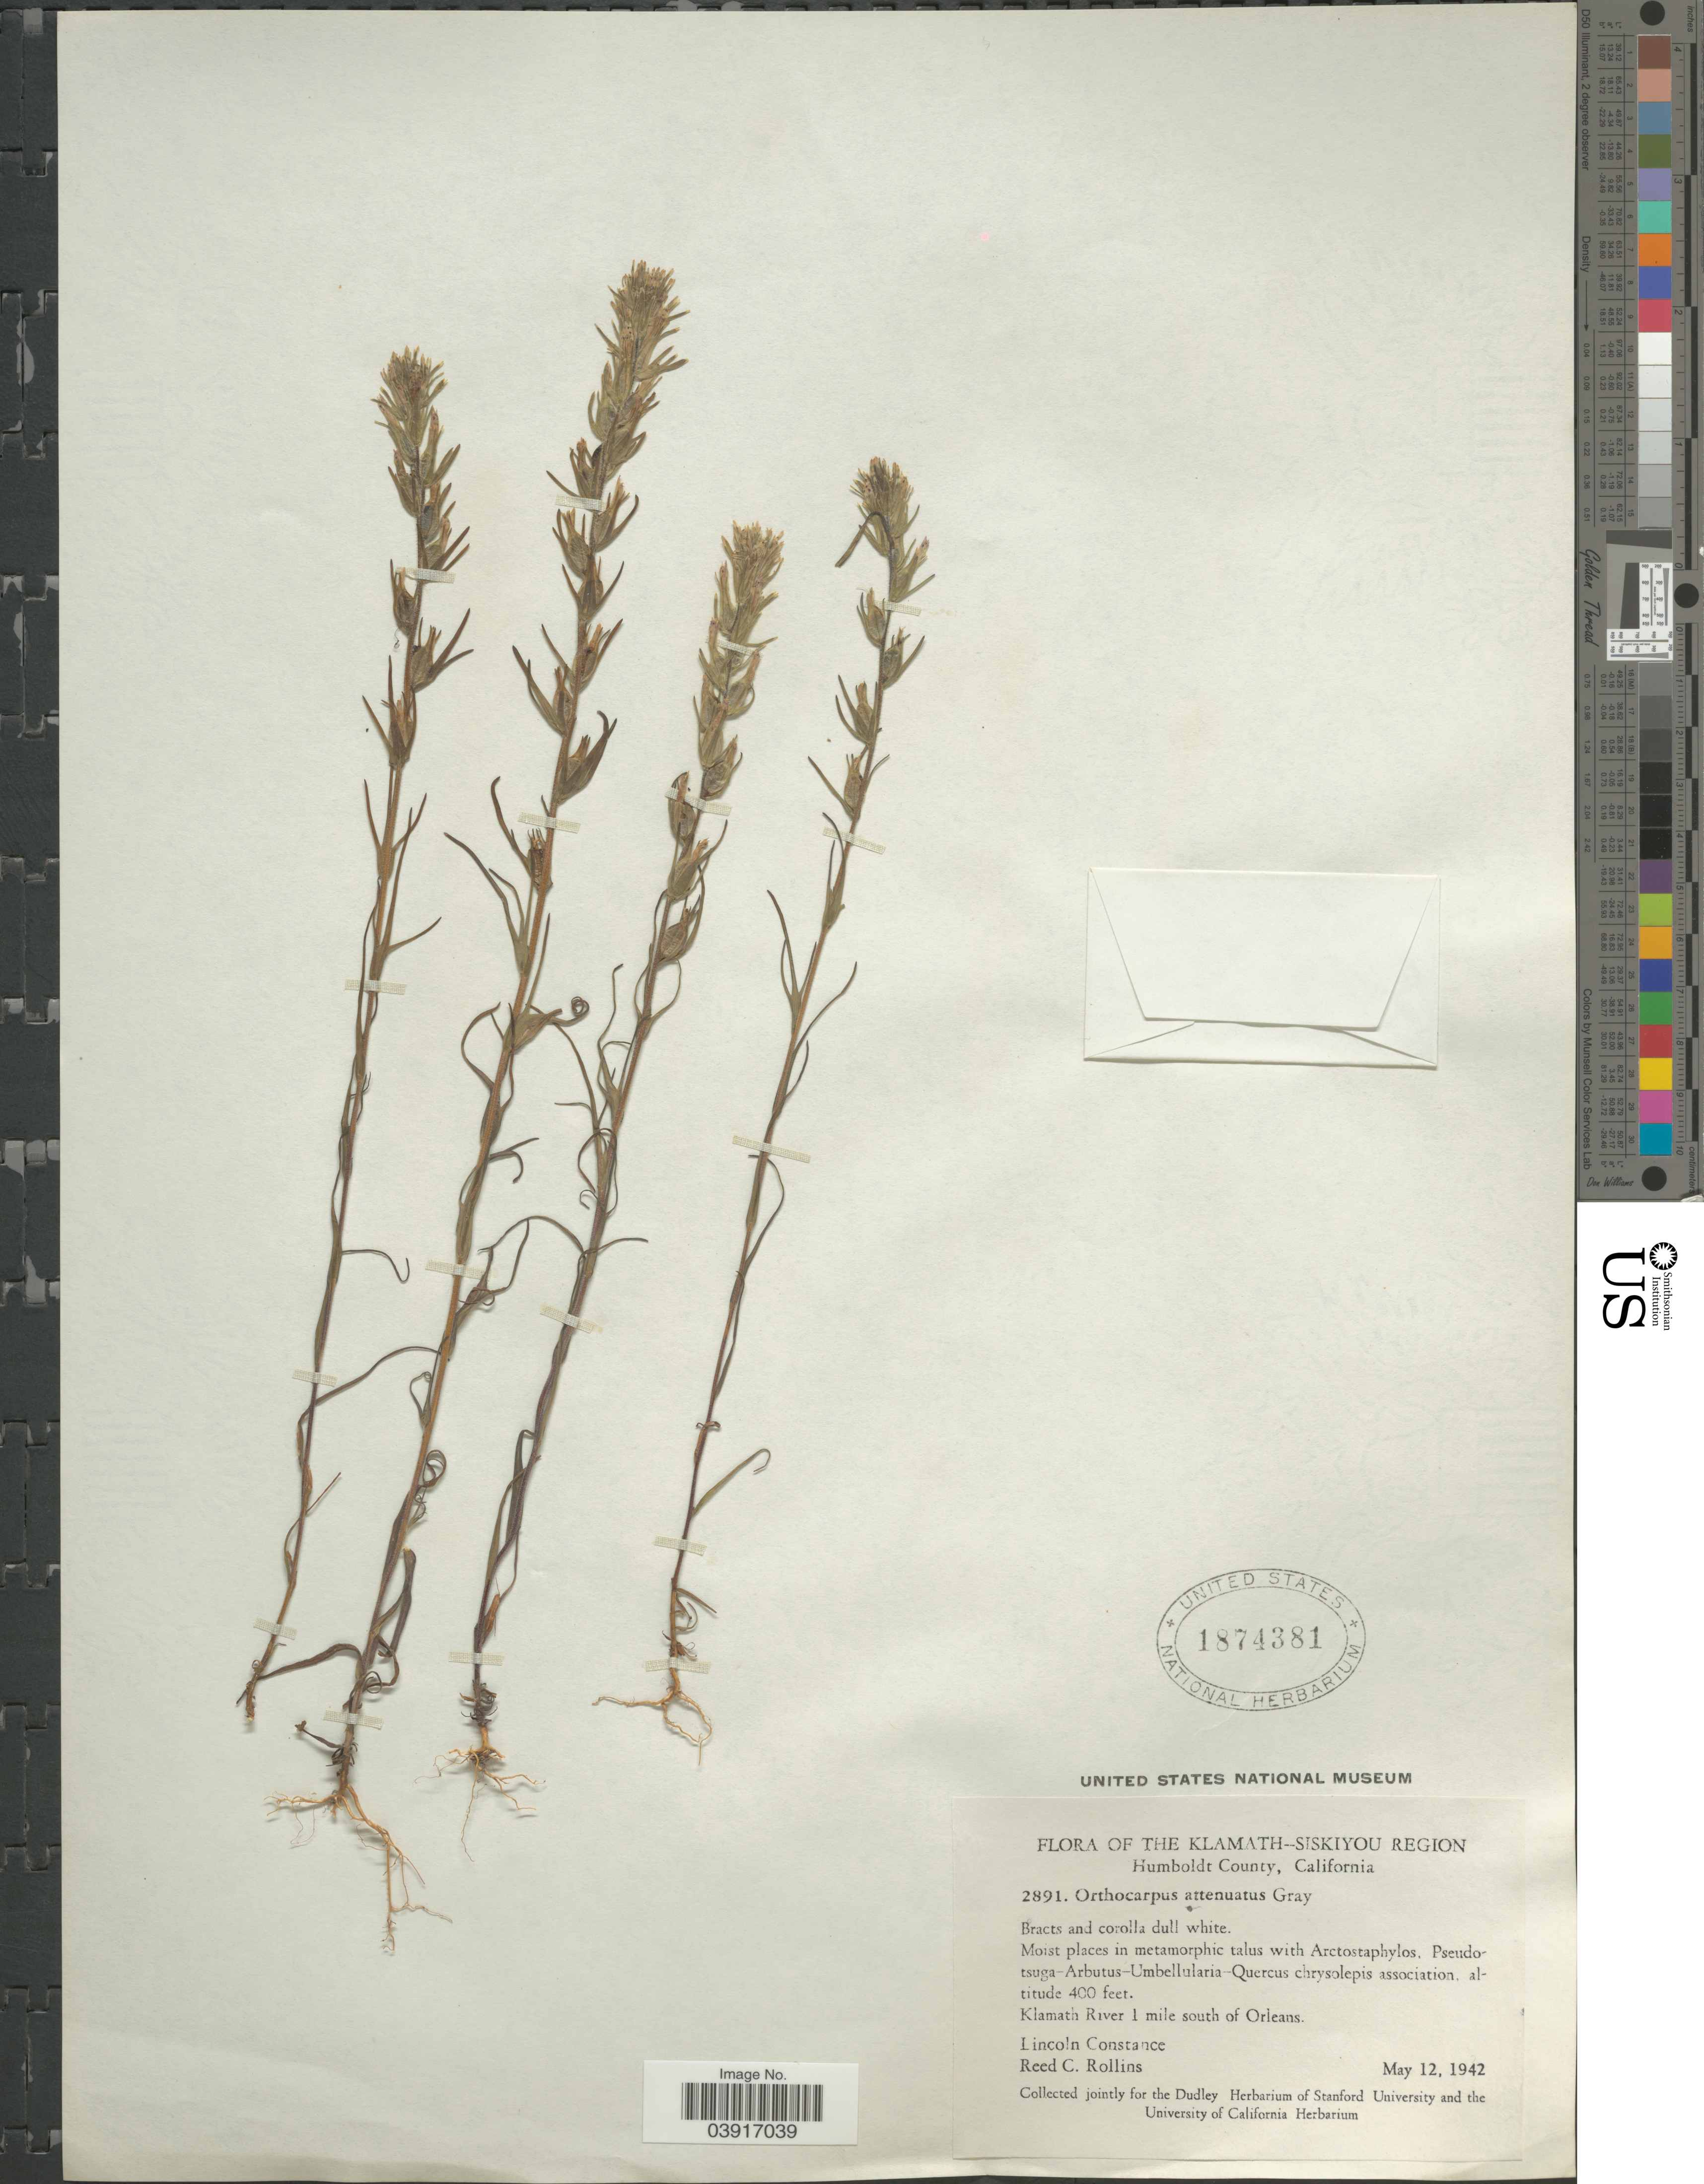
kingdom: Plantae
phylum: Tracheophyta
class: Magnoliopsida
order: Lamiales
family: Orobanchaceae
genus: Orthocarpus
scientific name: Orthocarpus attenuatus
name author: A. Gray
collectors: L. Constance & R. C. Rollins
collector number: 2891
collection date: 1942-05-12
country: United States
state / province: California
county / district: Humboldt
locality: The Klamath-Siskiyou Region. Humboldt County. Klamath River 1 mile south of Orleans.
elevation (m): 122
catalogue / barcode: US 1874381